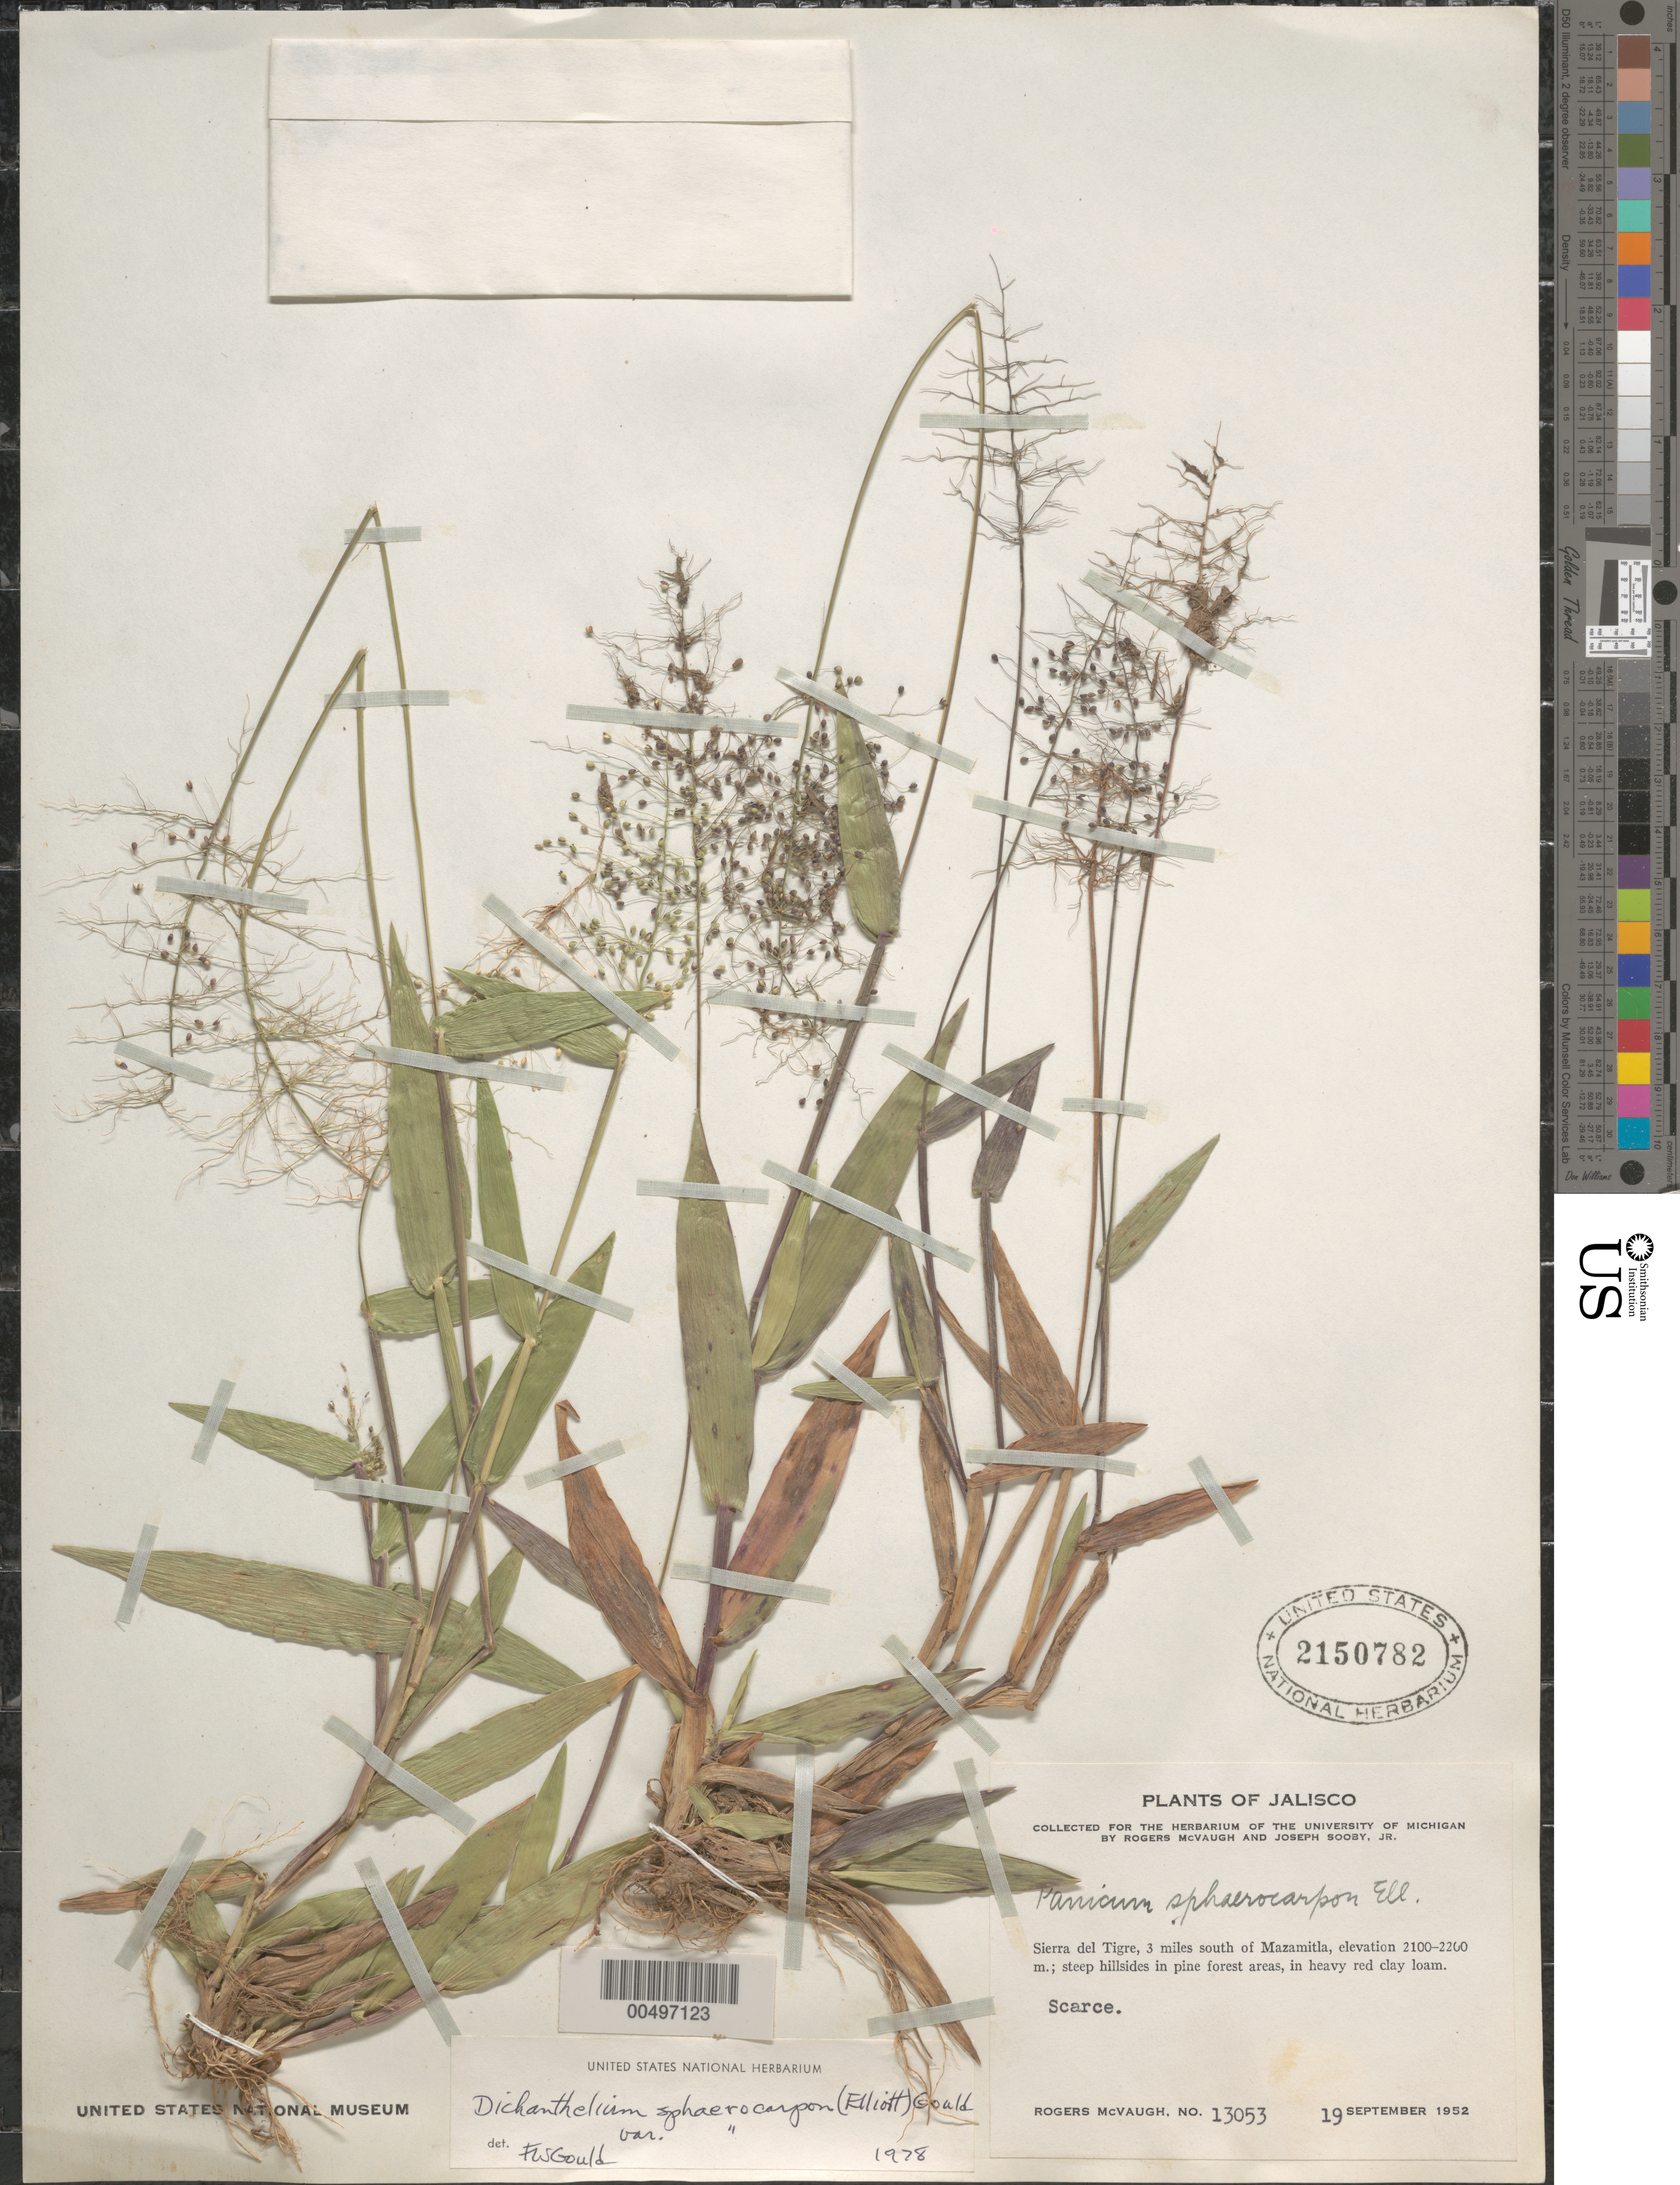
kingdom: Plantae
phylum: Tracheophyta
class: Liliopsida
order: Poales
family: Poaceae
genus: Dichanthelium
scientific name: Dichanthelium sphaerocarpon var. sphaerocarpon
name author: (Elliott) Gould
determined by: Gould, F. W.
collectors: R. McVaugh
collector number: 13053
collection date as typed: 19 Sep 1952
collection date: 1952-09-19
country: Mexico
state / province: Jalisco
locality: Sierra del Tigre, 3 mi S of Mazamitla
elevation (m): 2100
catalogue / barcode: US 2150782